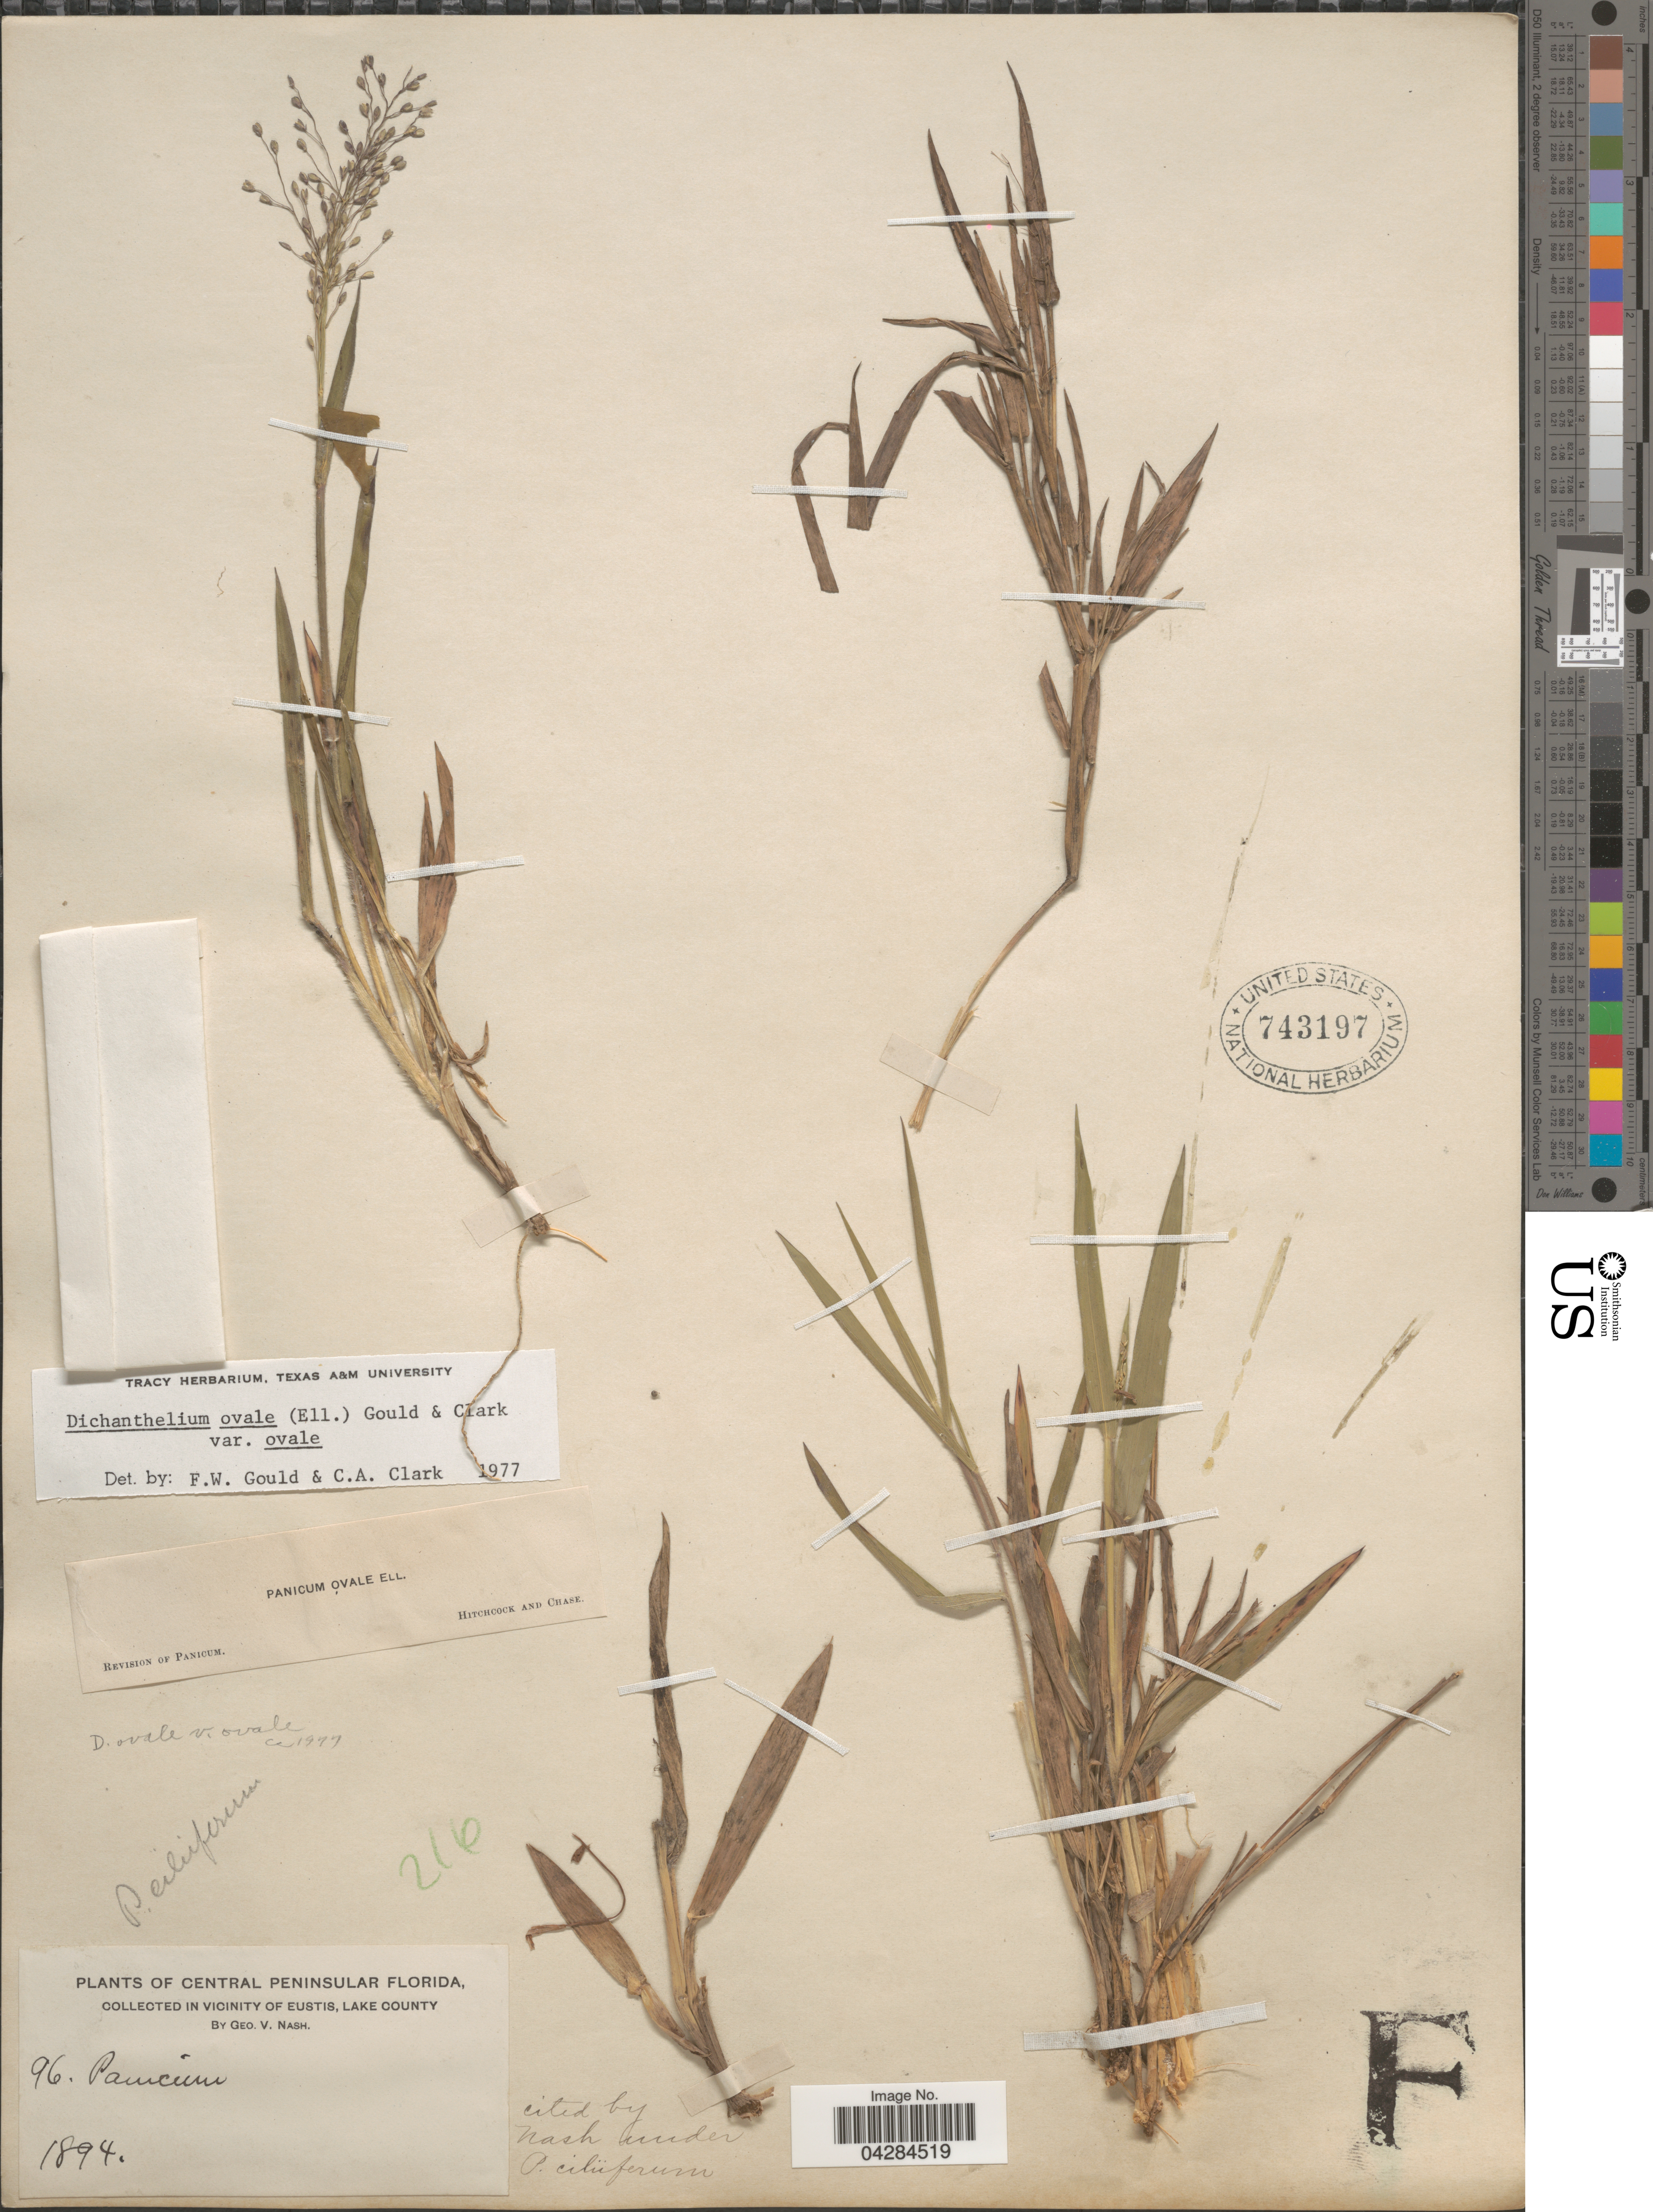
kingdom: Plantae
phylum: Tracheophyta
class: Liliopsida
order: Poales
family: Poaceae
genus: Dichanthelium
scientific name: Dichanthelium ovale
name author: (Elliott) Gould & C.A. Clark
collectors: G. V. Nash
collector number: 96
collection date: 1894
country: United States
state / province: Florida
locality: Central Peninsular Florida, in vicinity of Eustis, Lake County.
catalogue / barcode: US 743197